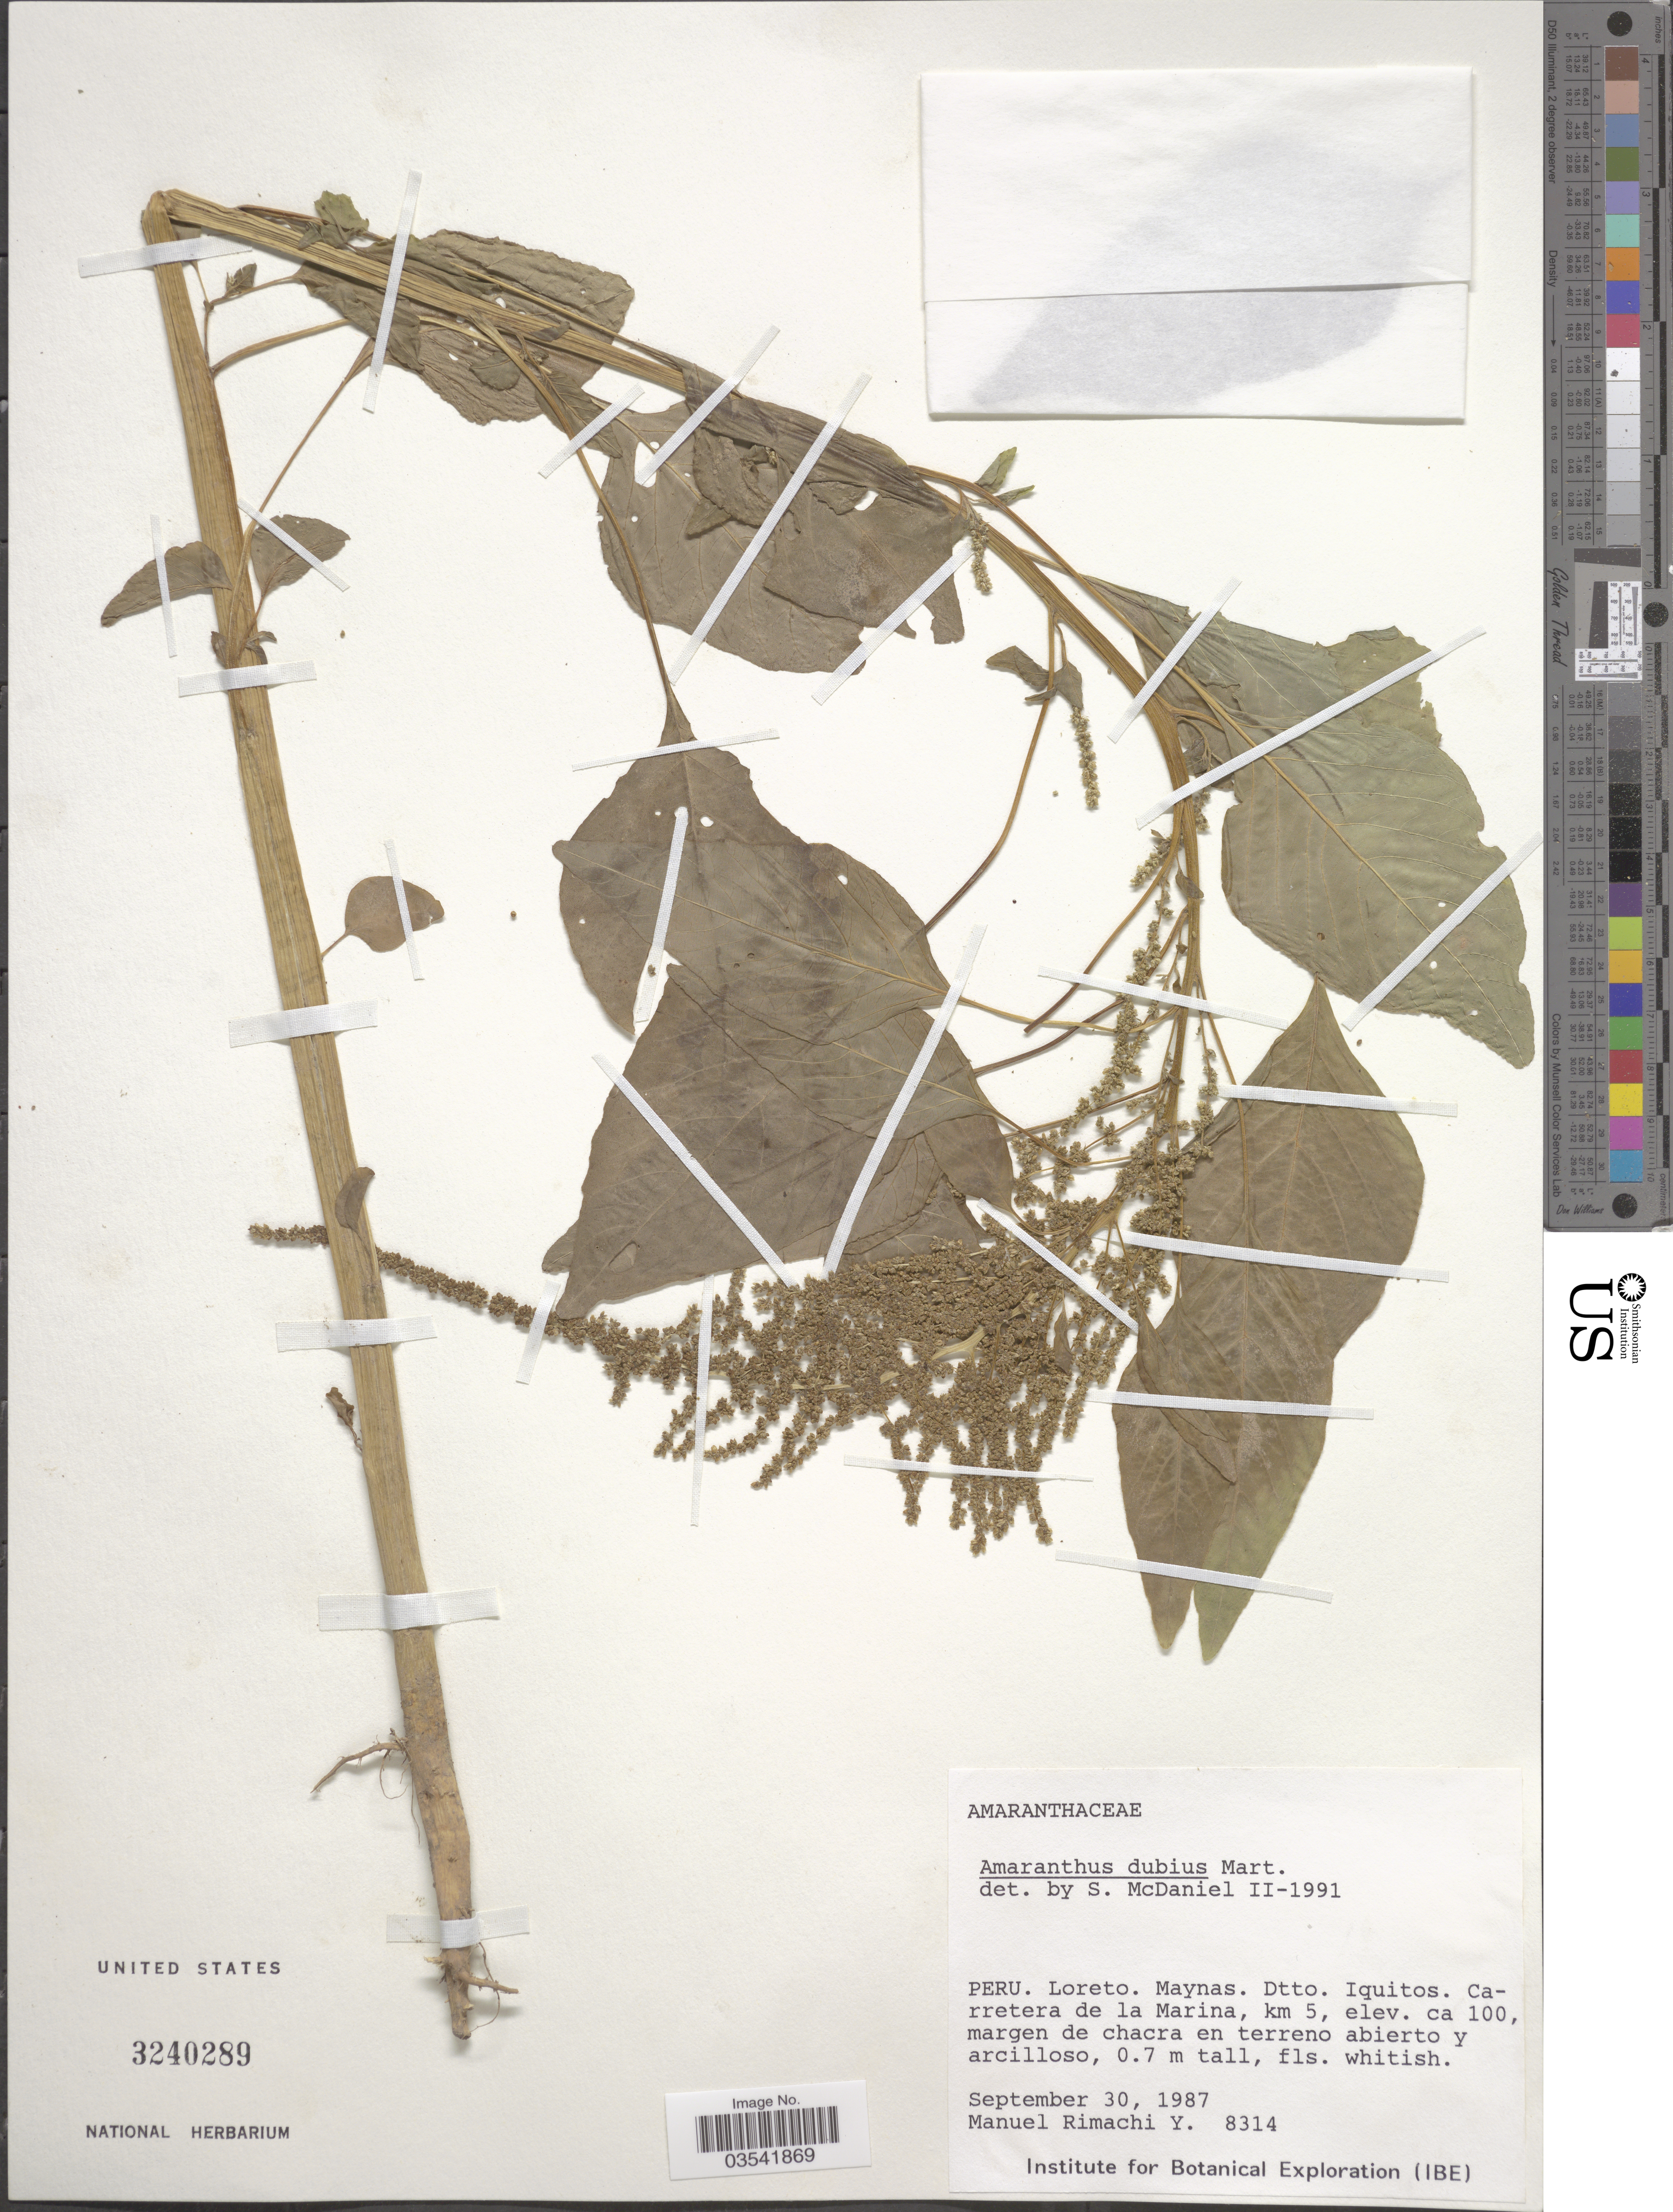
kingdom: Plantae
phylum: Tracheophyta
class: Magnoliopsida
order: Caryophyllales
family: Amaranthaceae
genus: Amaranthus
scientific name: Amaranthus dubius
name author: Mart. ex Thell.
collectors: M. Rimachi Y.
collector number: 8314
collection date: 1987-09-30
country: Peru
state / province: Loreto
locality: Maynas. Dtto. Iquitos. Carretera de la Marina, km 5.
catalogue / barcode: US 3240289